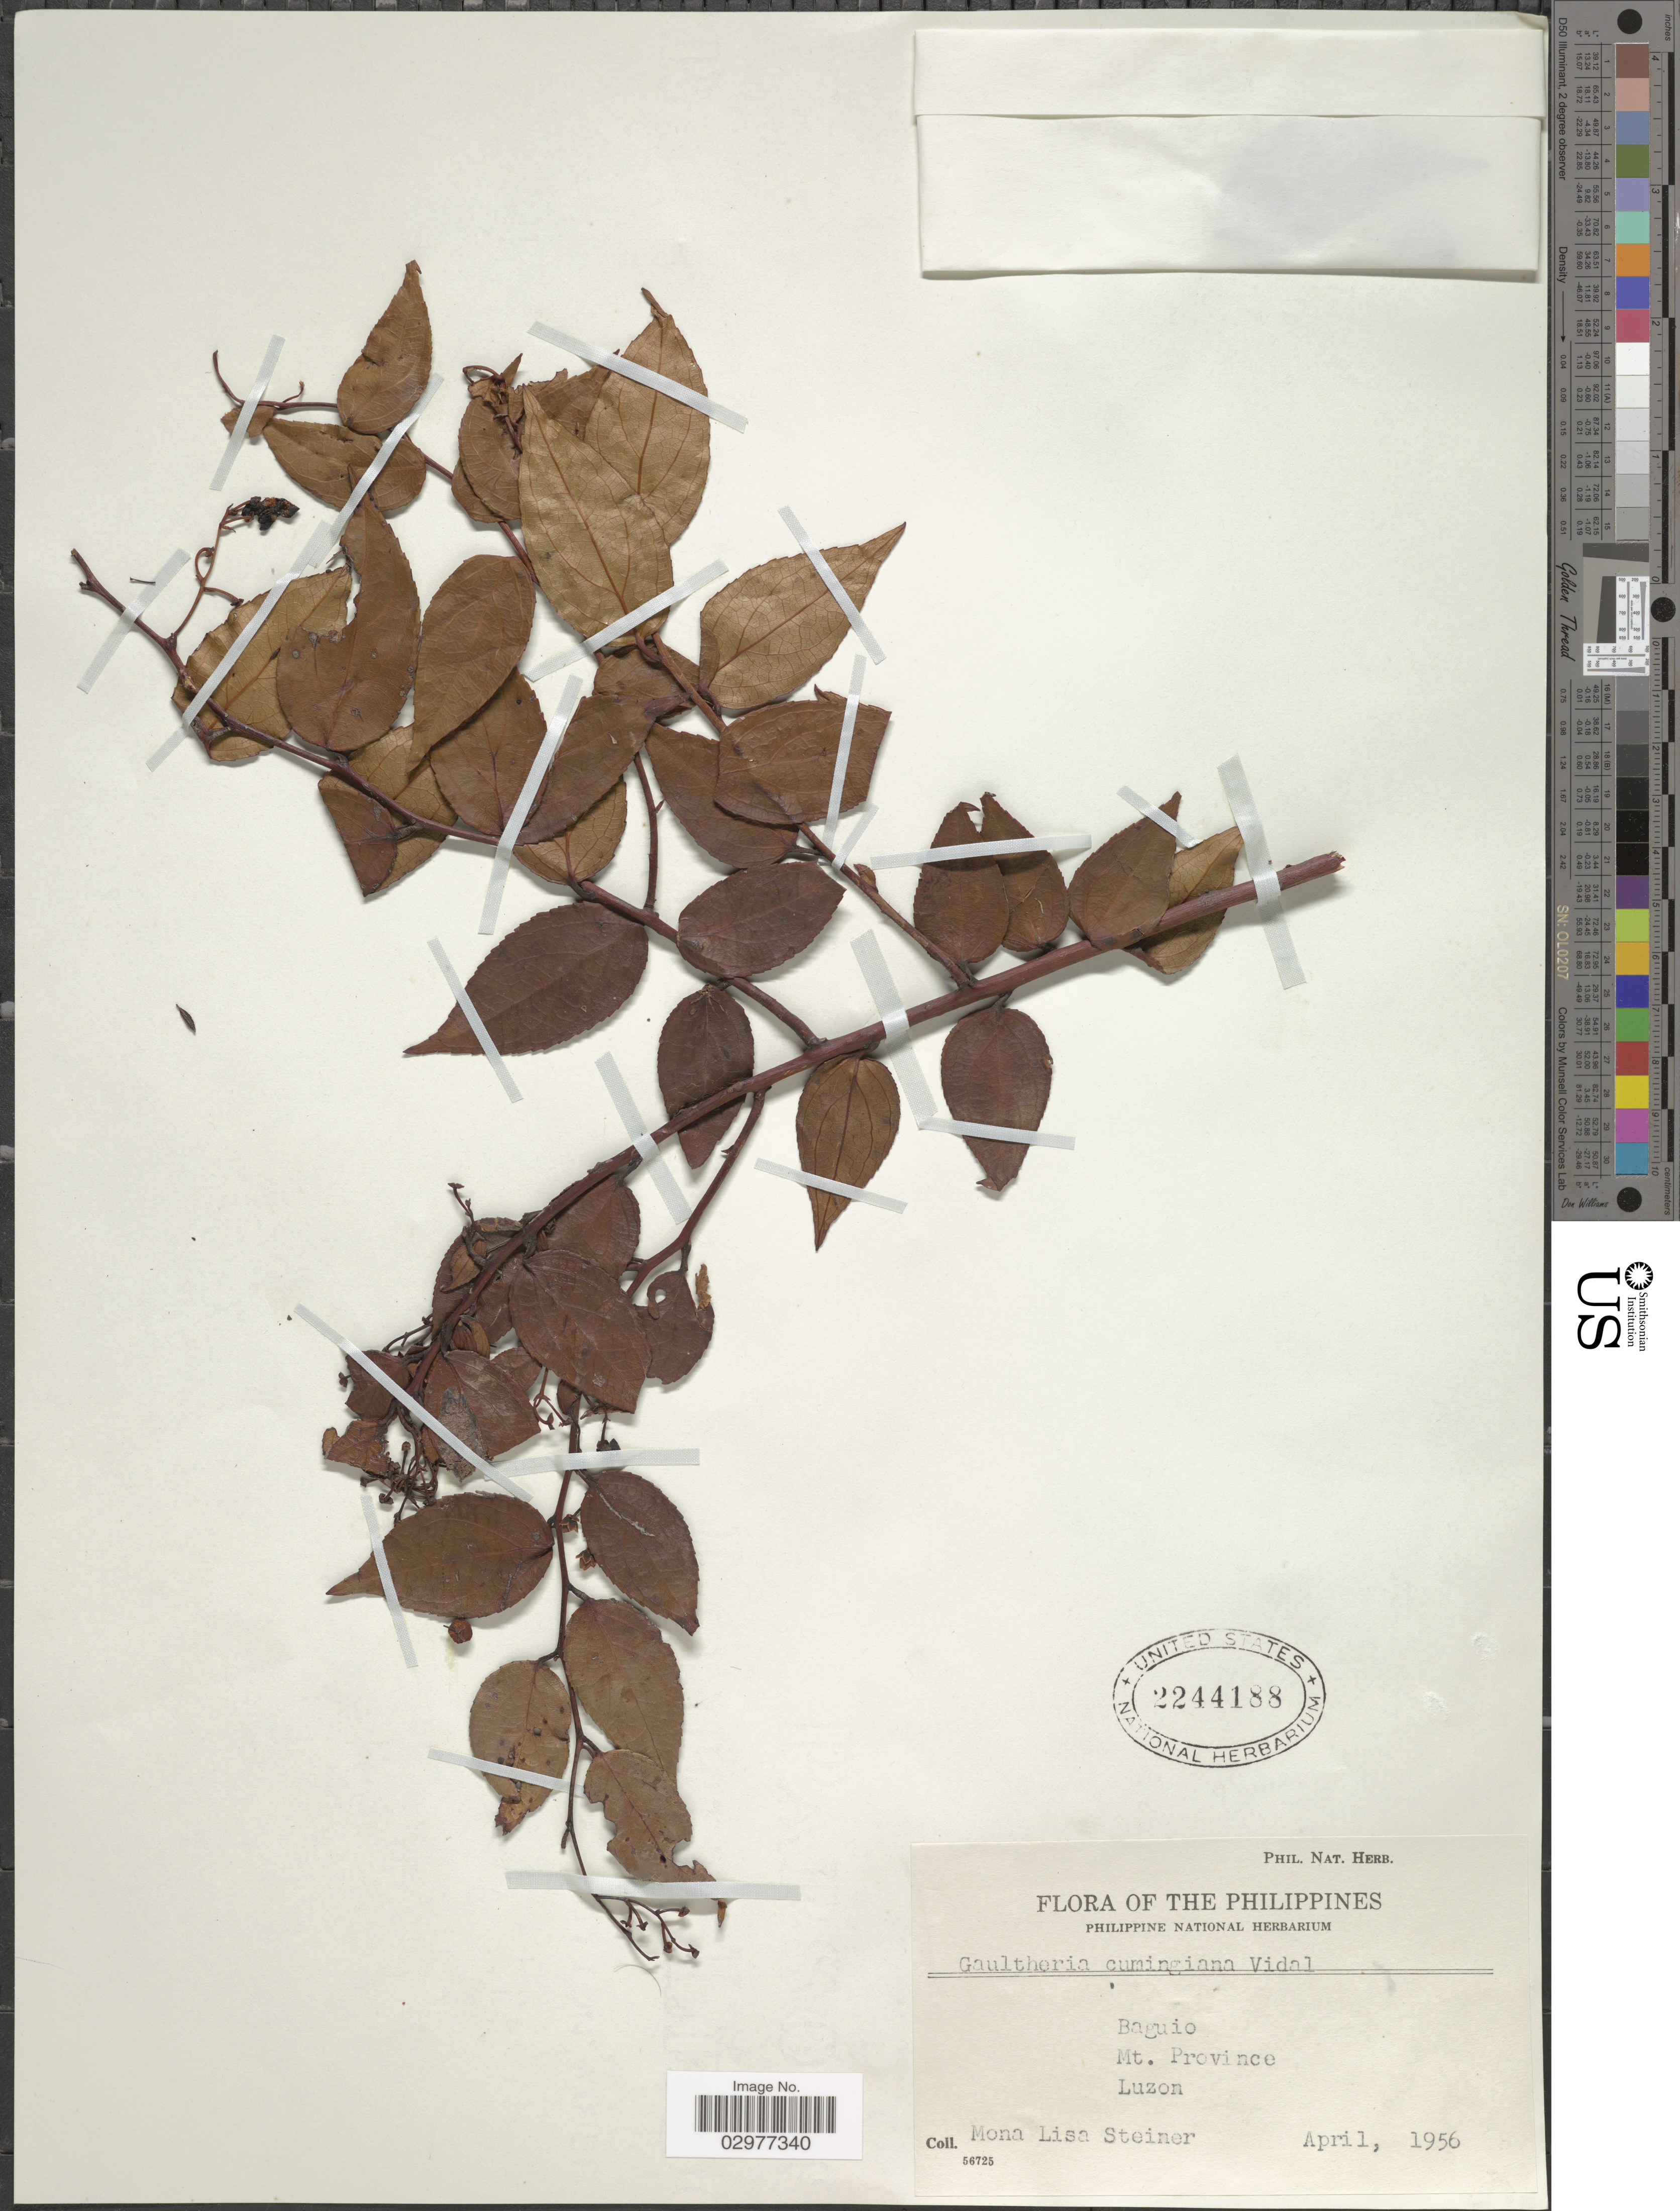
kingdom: Plantae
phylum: Tracheophyta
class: Magnoliopsida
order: Ericales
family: Ericaceae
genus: Gaultheria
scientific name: Gaultheria cumingiana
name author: S. Vidal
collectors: M. Steiner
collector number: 56725?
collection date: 1956-04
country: Philippines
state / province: Cordillera (Administrative Region)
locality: Baguio, Mt. Province, Luzon.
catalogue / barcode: US 2244188